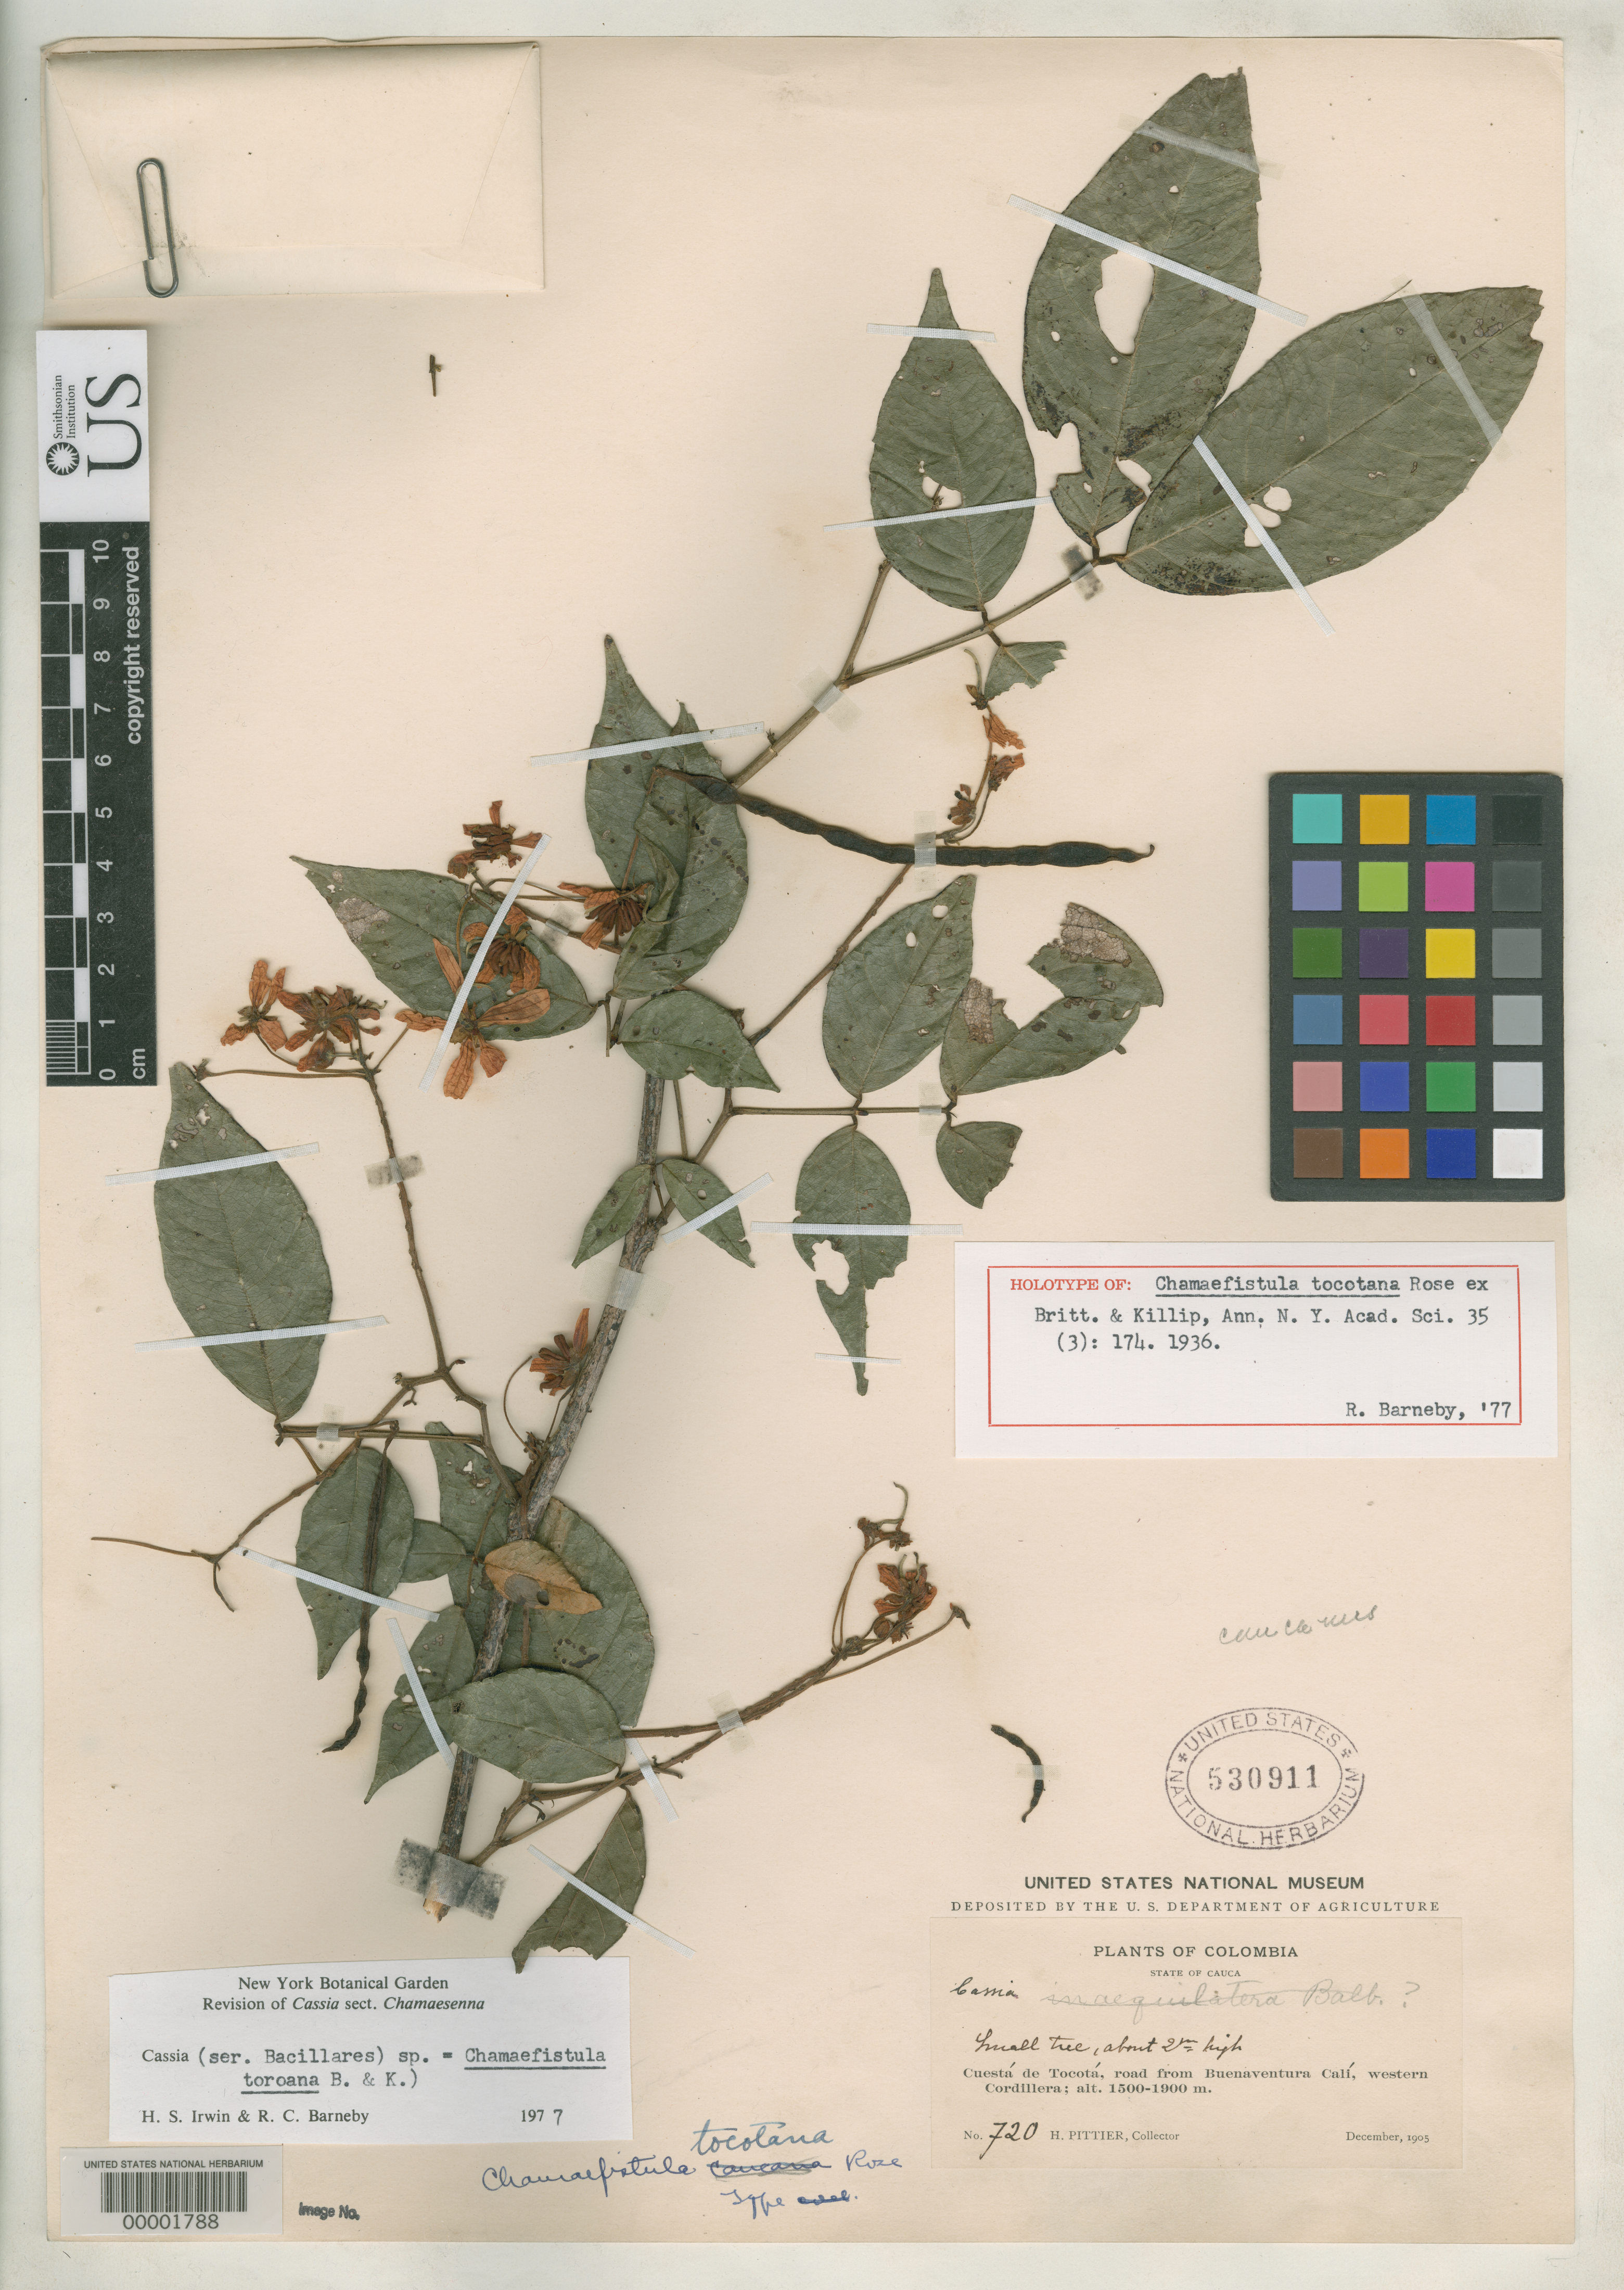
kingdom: Plantae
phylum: Tracheophyta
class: Magnoliopsida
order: Fabales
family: Fabaceae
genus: Chamaefistula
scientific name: Chamaefistula tocotana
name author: Rose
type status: Holotype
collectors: H. F. Pittier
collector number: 720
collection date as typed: Dec 1905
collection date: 1905-12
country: Colombia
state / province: Valle del Cauca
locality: Cuesta de Tocota, road from Buena Ventura to Cali.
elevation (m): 1500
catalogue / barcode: US 530911